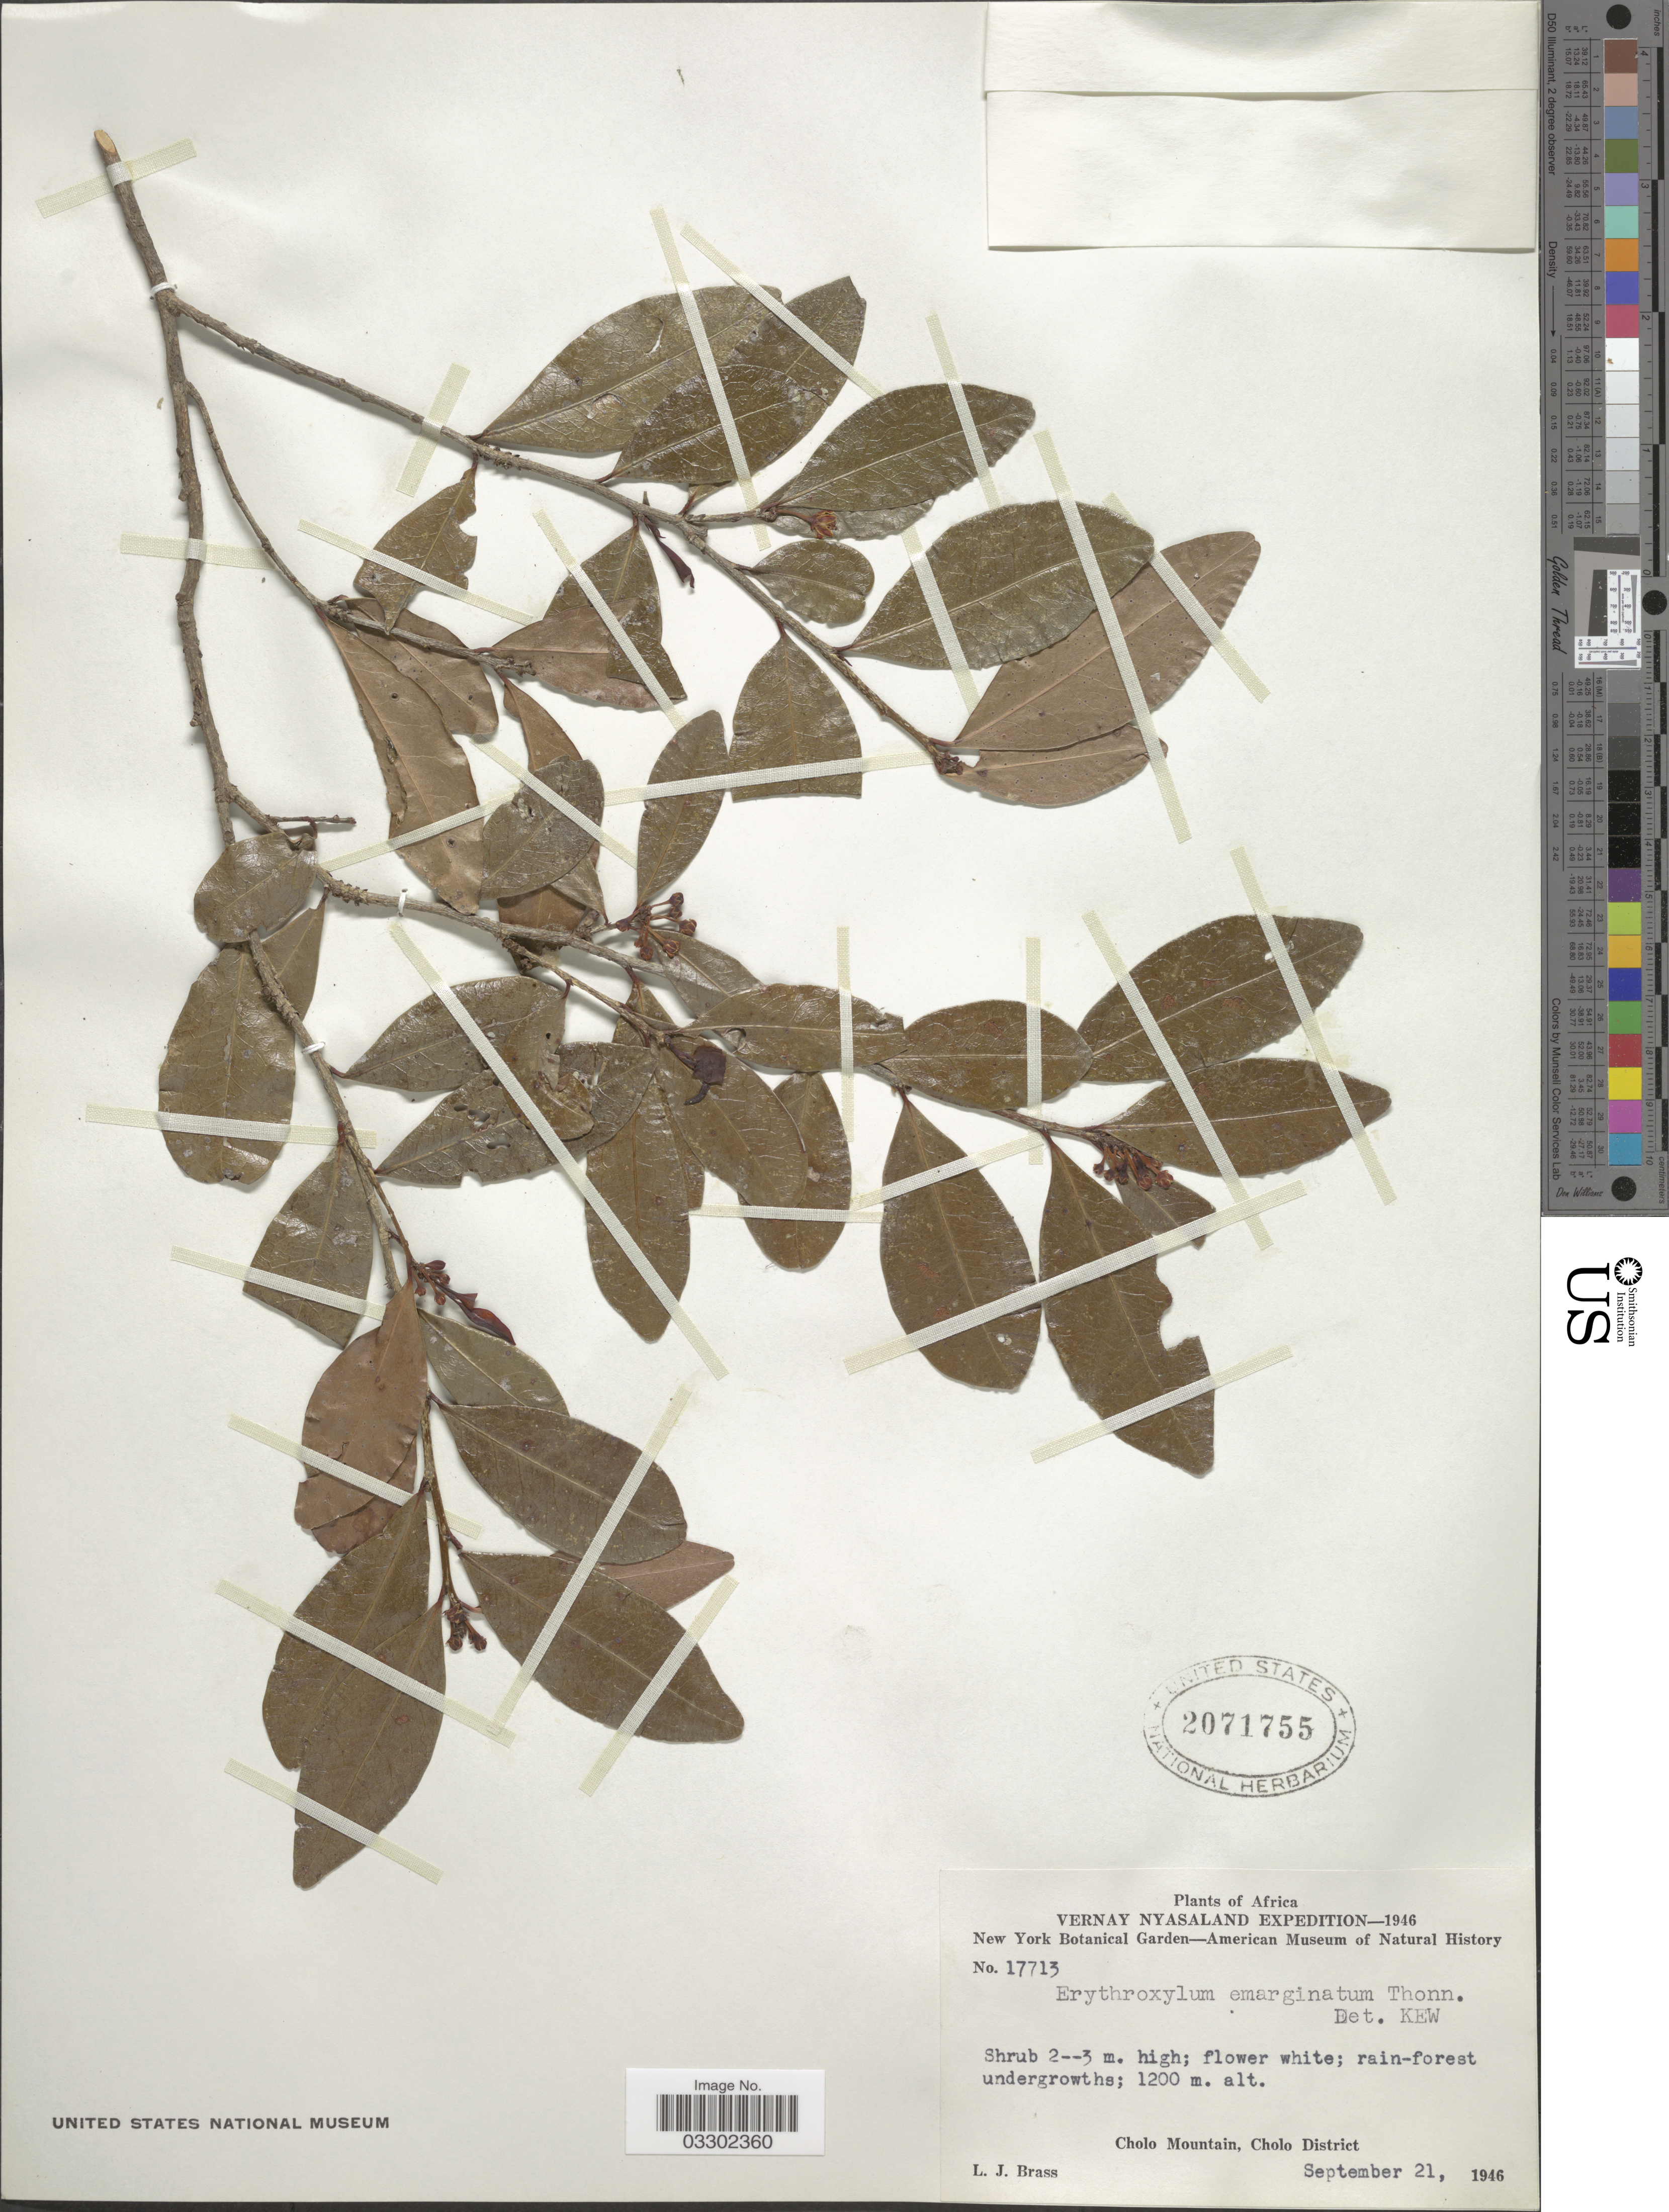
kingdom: Plantae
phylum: Tracheophyta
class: Magnoliopsida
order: Malpighiales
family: Erythroxylaceae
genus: Erythroxylum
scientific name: Erythroxylum emarginatum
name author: Thonn.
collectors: L. J. Brass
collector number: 17713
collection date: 1946-09-21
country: Malawi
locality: Vernay Nyasaland. Cholo Mountain, Cholo District.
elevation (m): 1200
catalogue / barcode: US 2071755